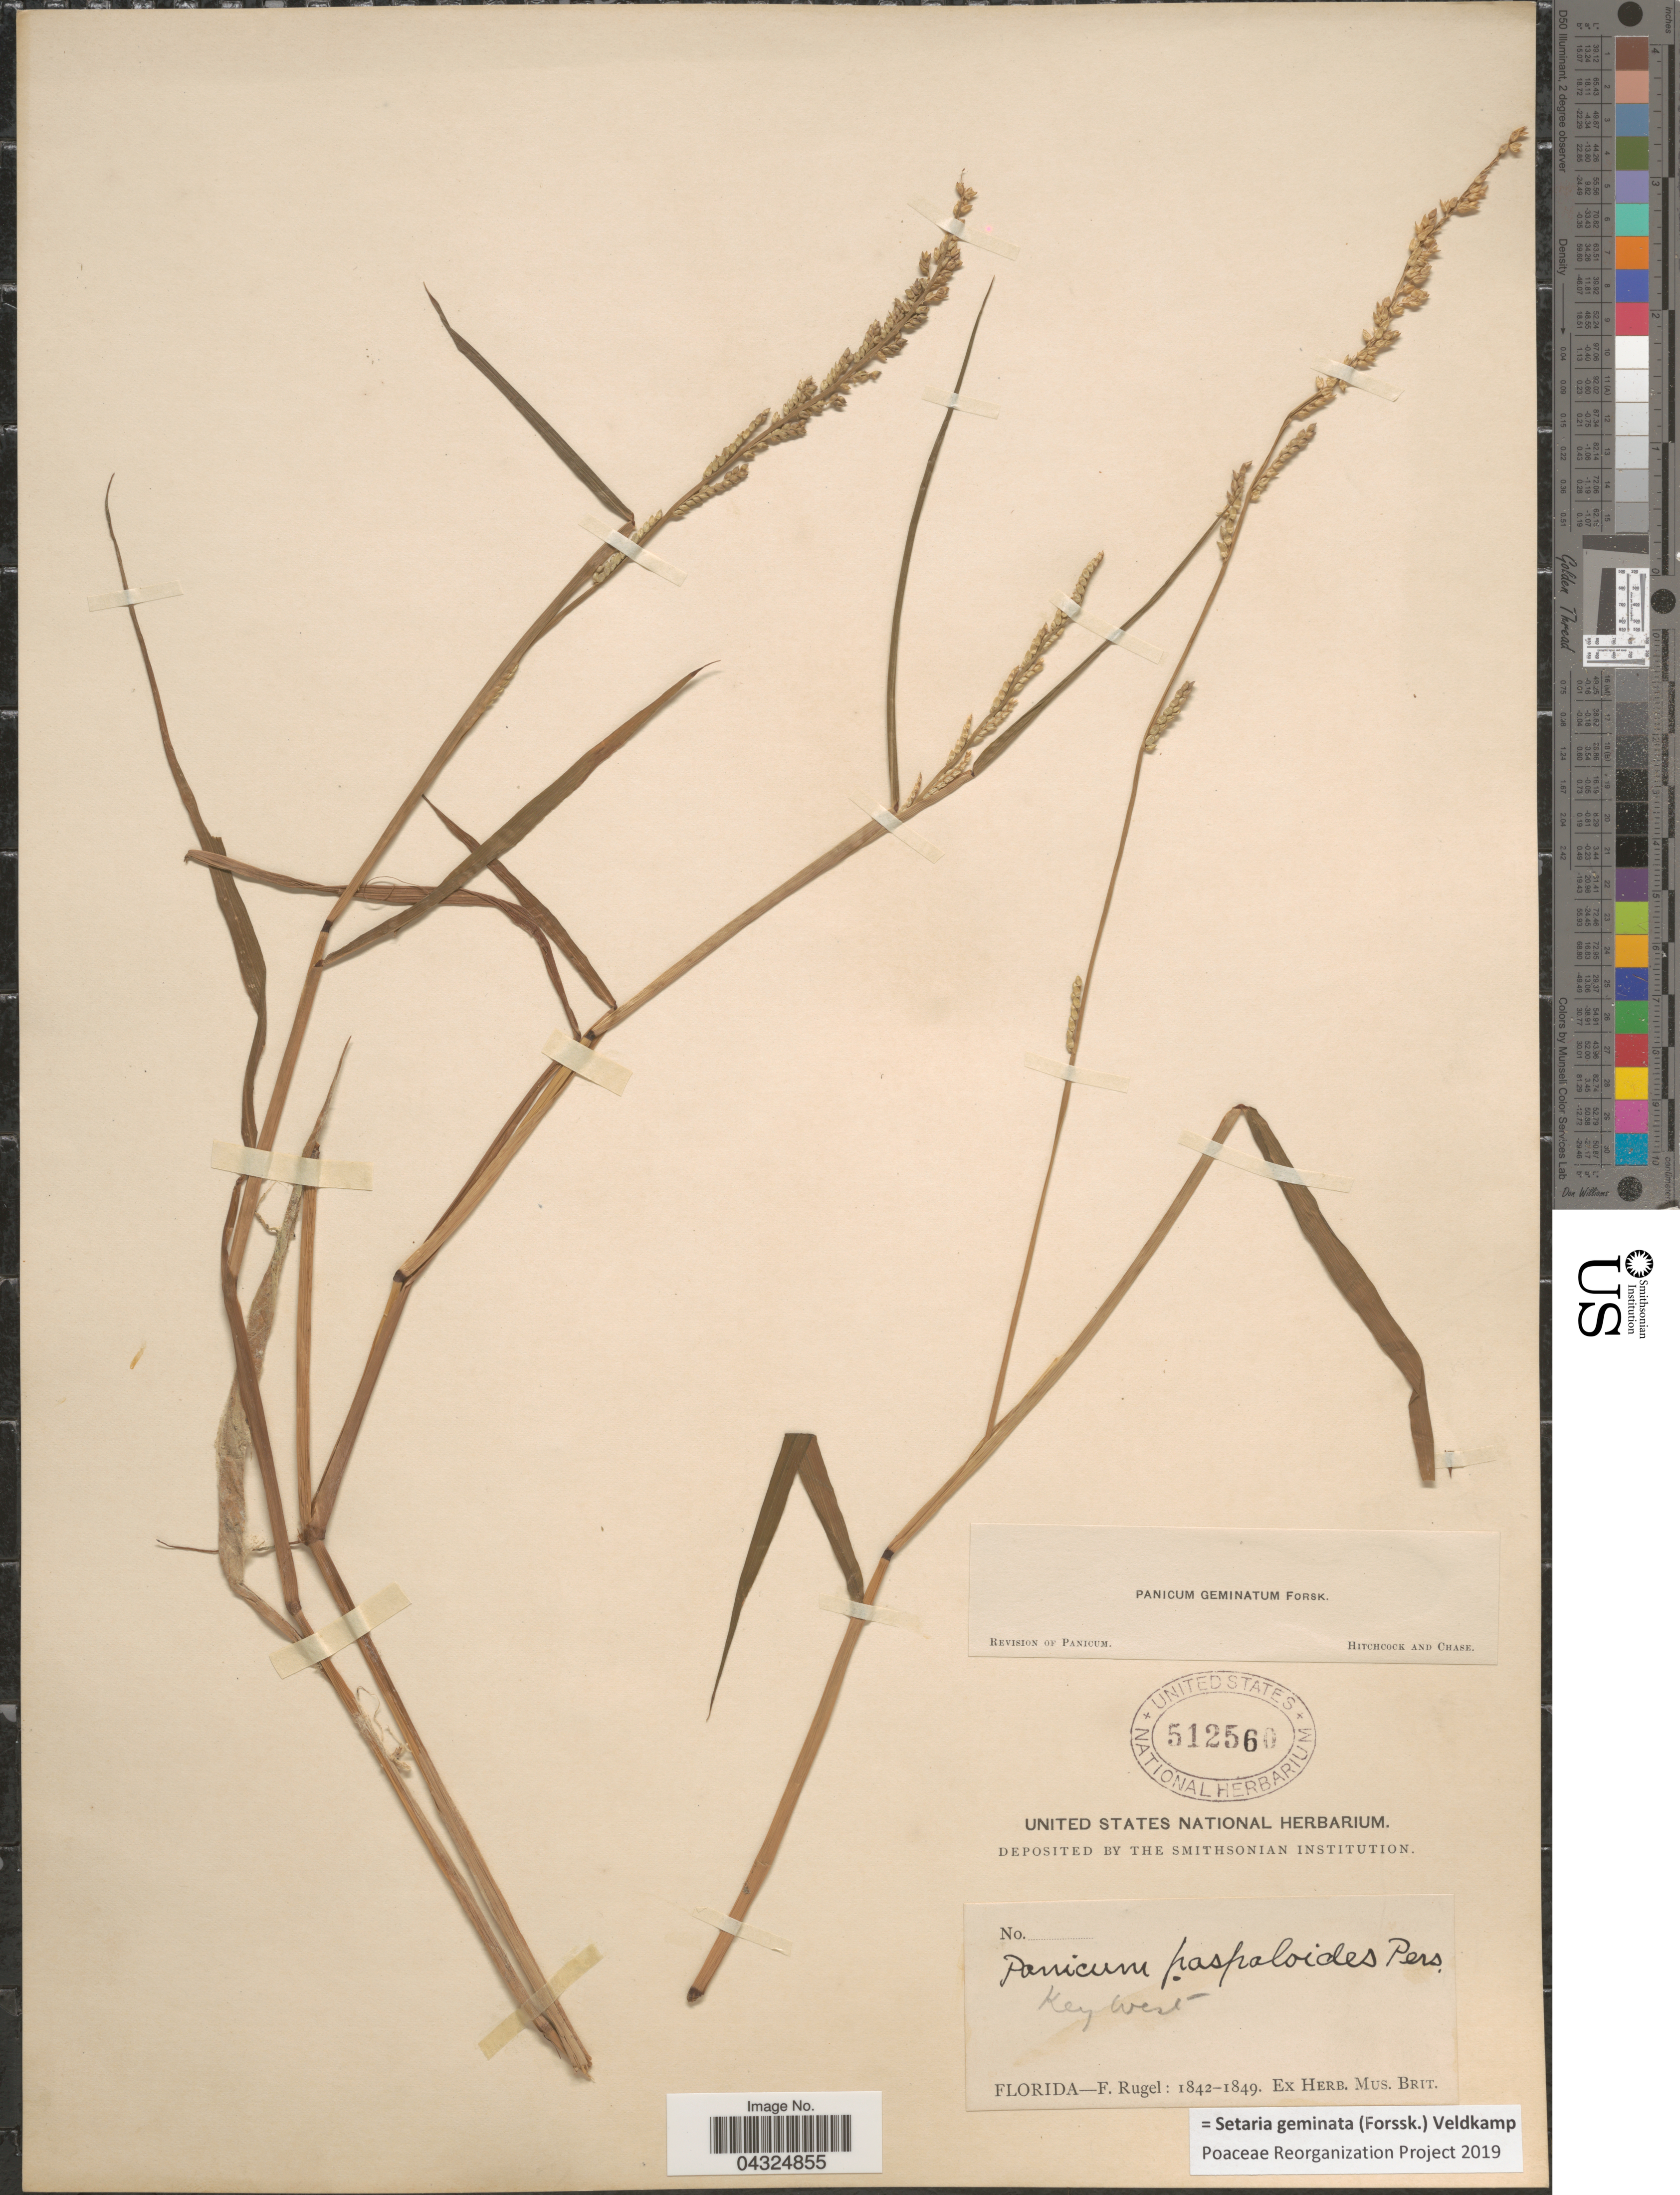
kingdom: Plantae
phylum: Tracheophyta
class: Liliopsida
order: Poales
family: Poaceae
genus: Setaria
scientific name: Setaria geminata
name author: (Forssk.) Veldkamp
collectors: F. Rugel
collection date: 1842/1849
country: United States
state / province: Florida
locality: Key West.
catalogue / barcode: US 512560